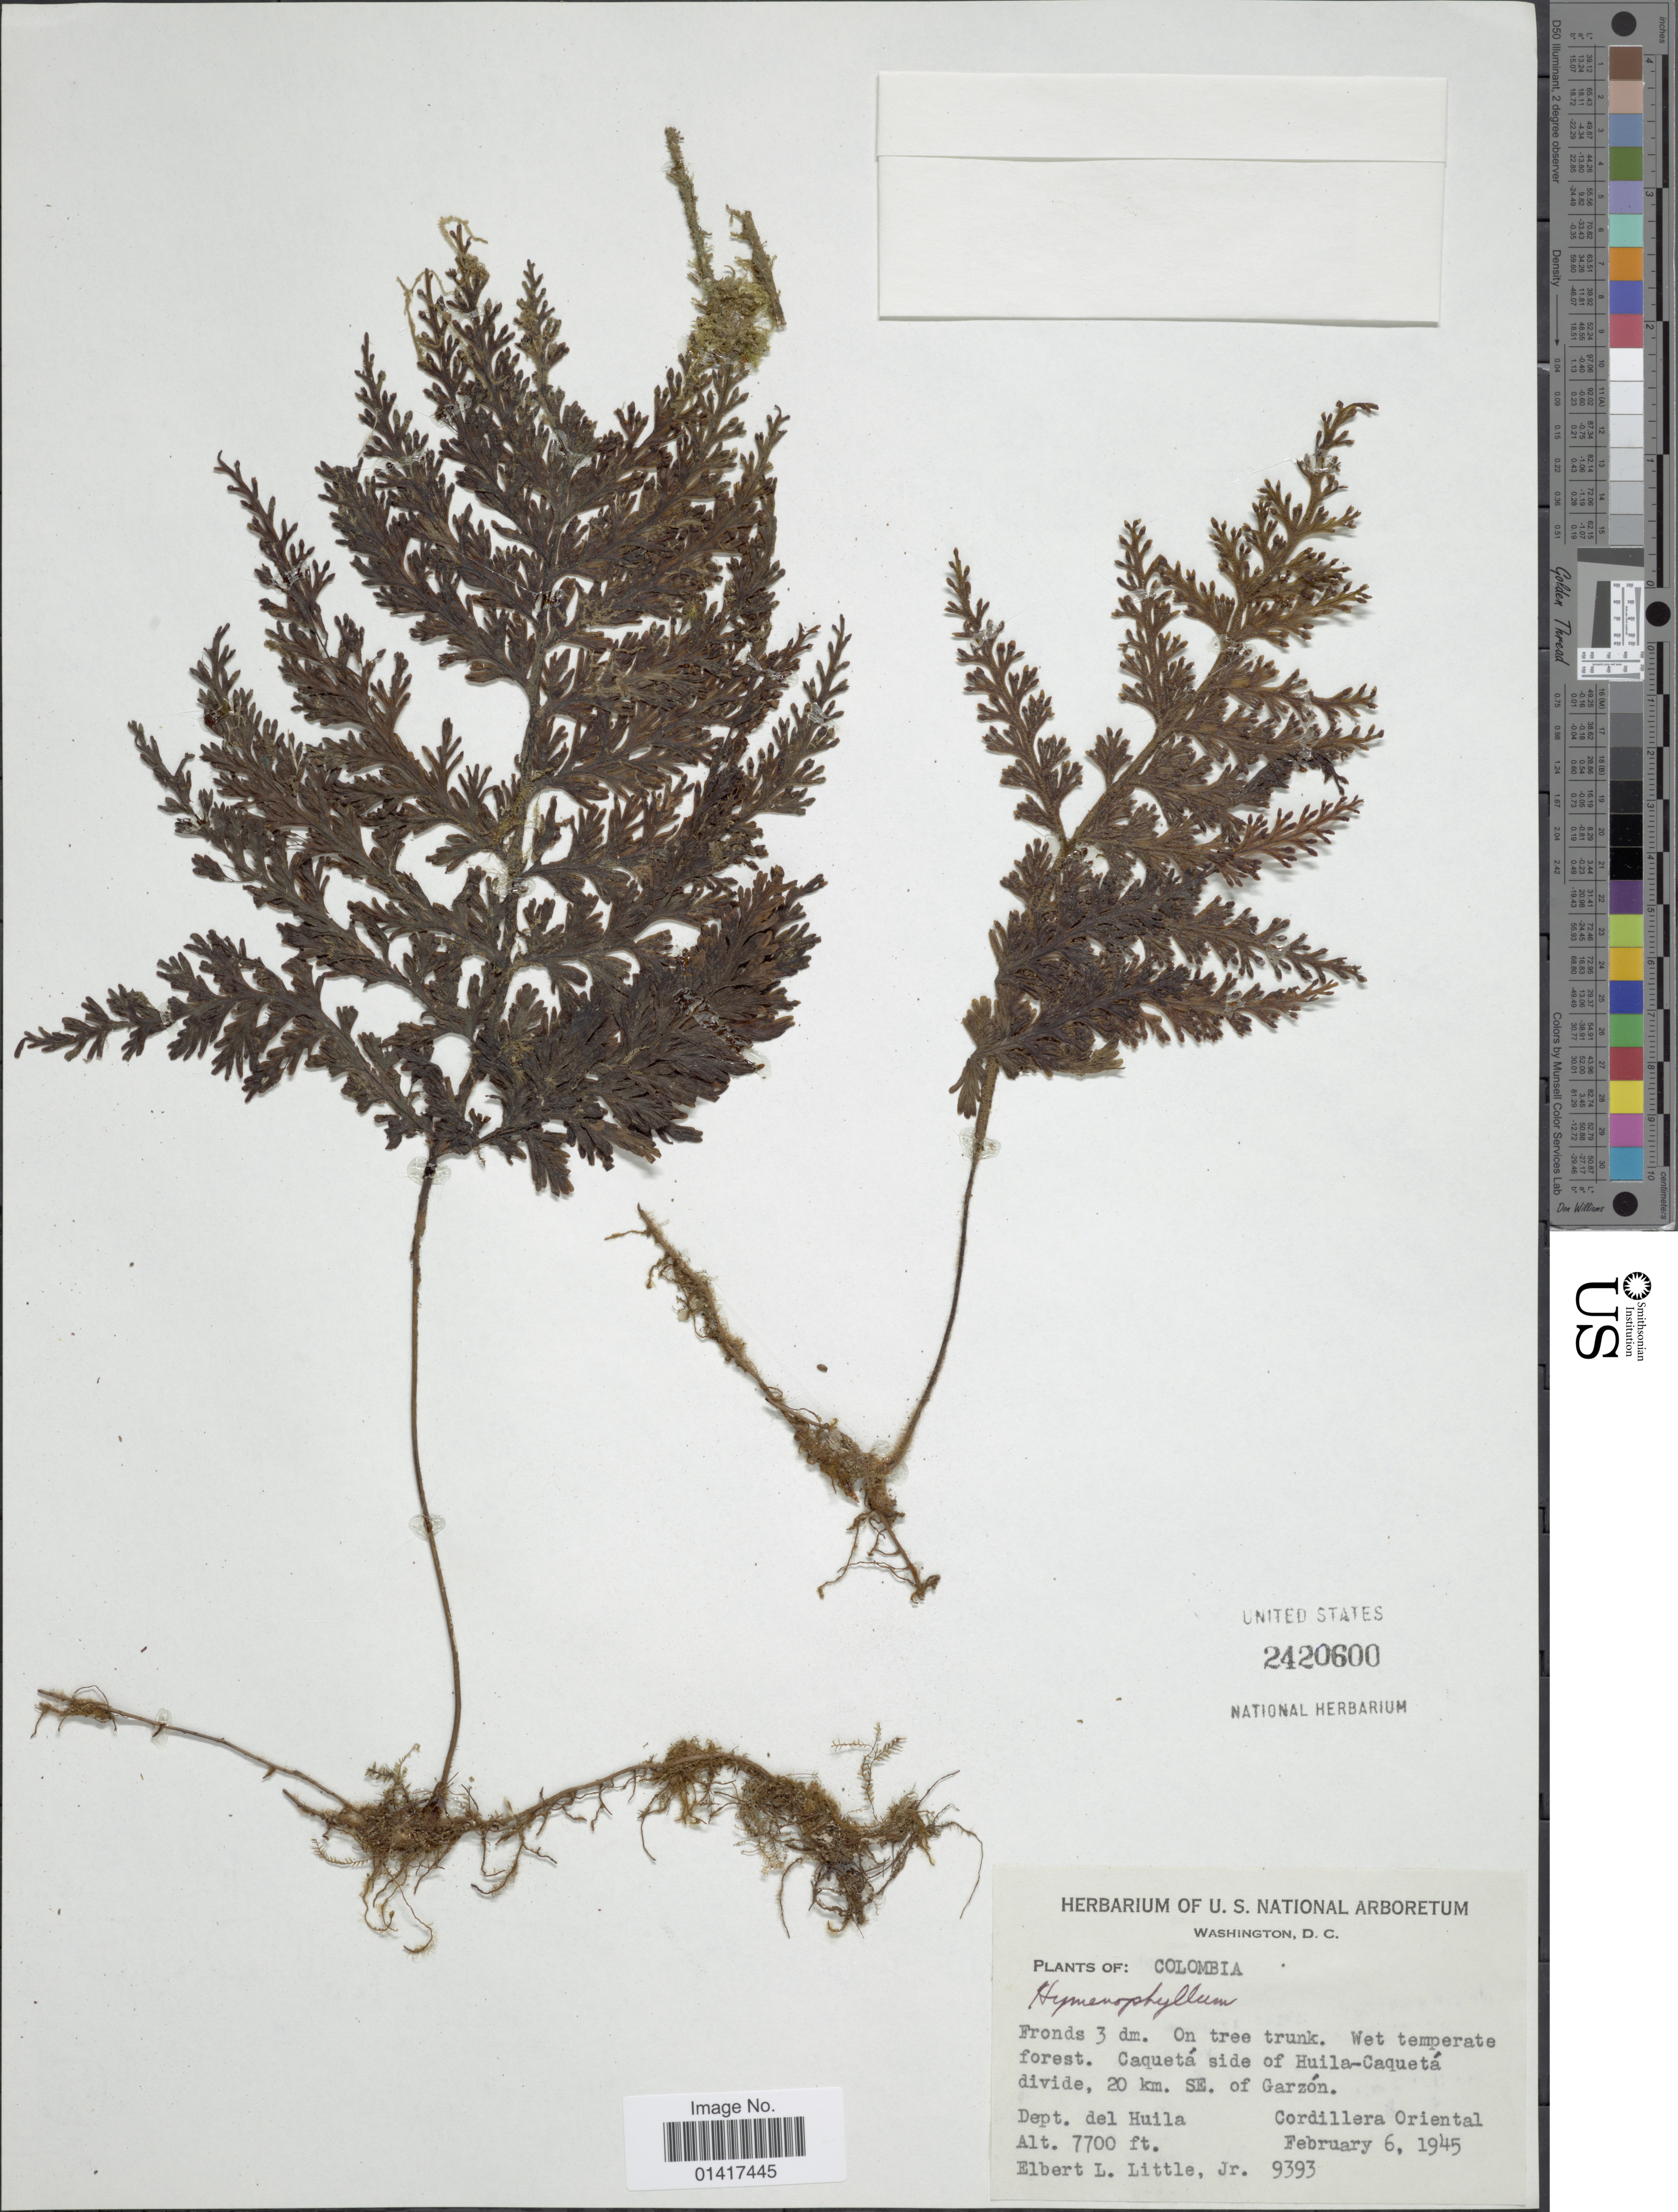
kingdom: Plantae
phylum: Tracheophyta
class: Polypodiopsida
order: Hymenophyllales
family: Hymenophyllaceae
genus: Hymenophyllum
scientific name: Hymenophyllum sp.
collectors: E. L. Little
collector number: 9393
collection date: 1945-02-06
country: Colombia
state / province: Huila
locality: Washington D. C., Caquete side of Huila-Caqueta divide, 20 km. SE of Garzon. Codillera Oriental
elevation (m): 2347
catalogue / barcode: US 2420600